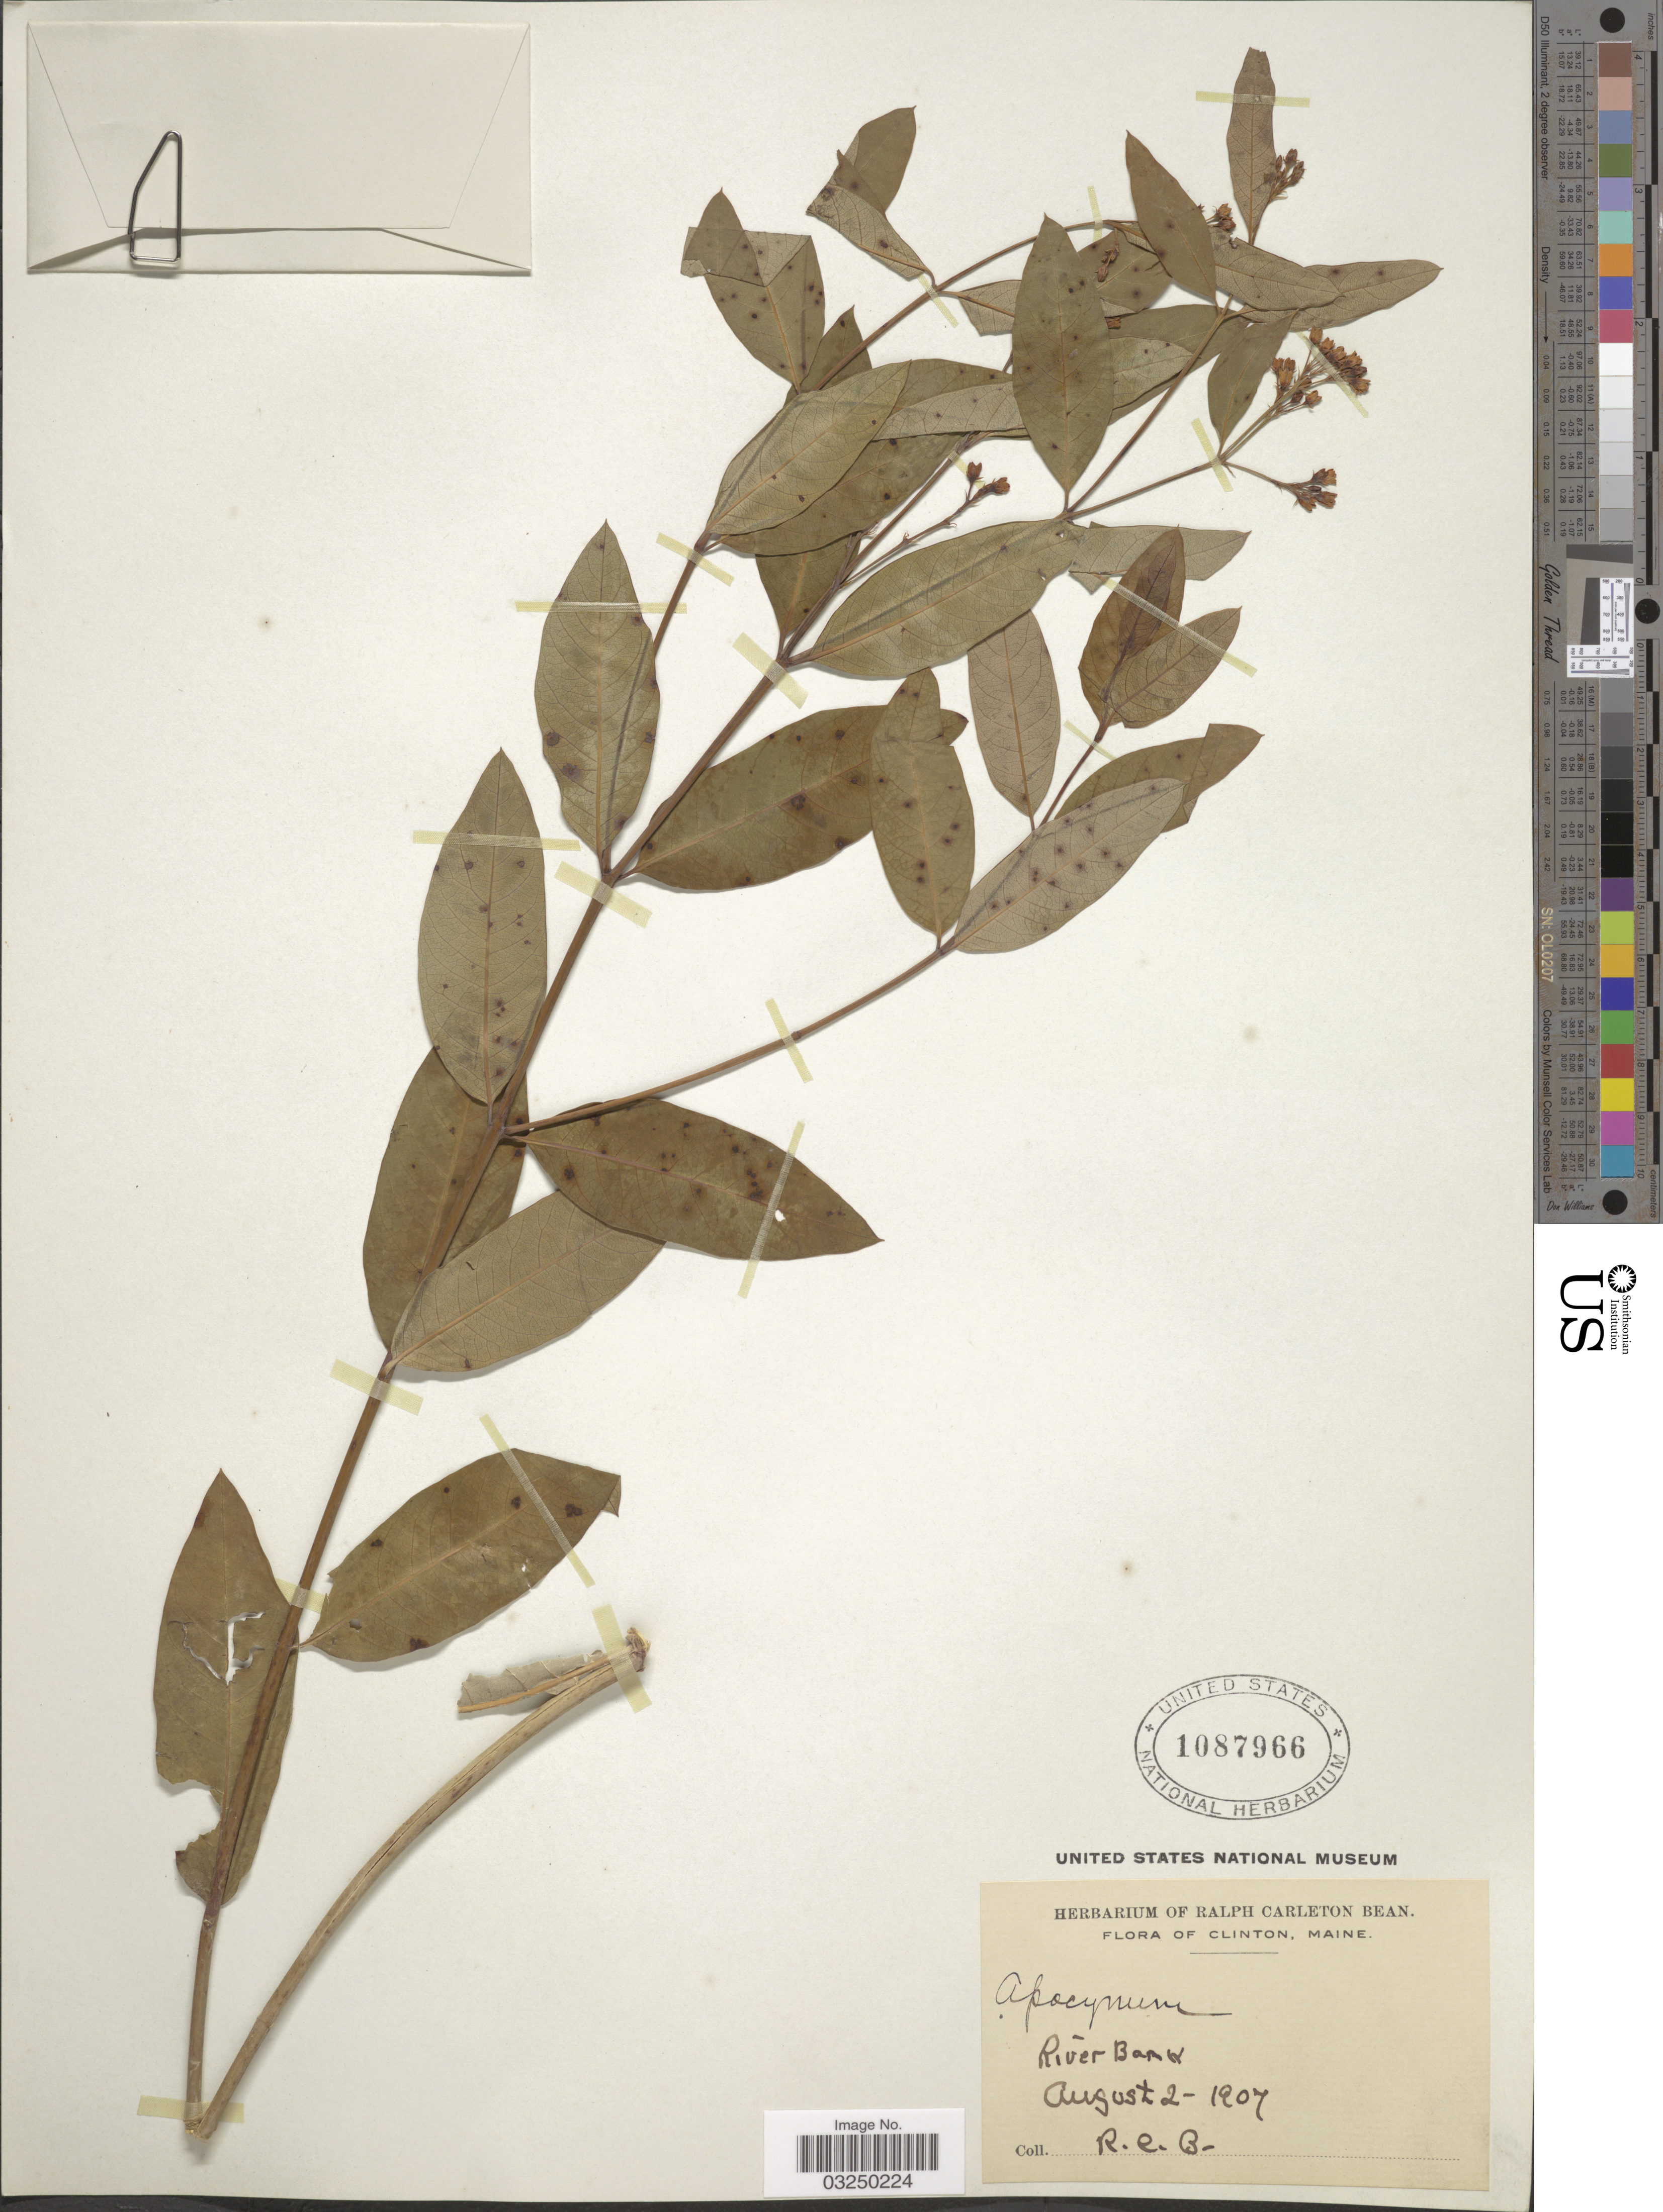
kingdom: Plantae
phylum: Tracheophyta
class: Magnoliopsida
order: Gentianales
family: Apocynaceae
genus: Apocynum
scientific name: Apocynum sp.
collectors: R. Bean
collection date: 1907-08-02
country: United States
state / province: Maine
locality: Clinton, River Bank.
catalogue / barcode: US 1087966